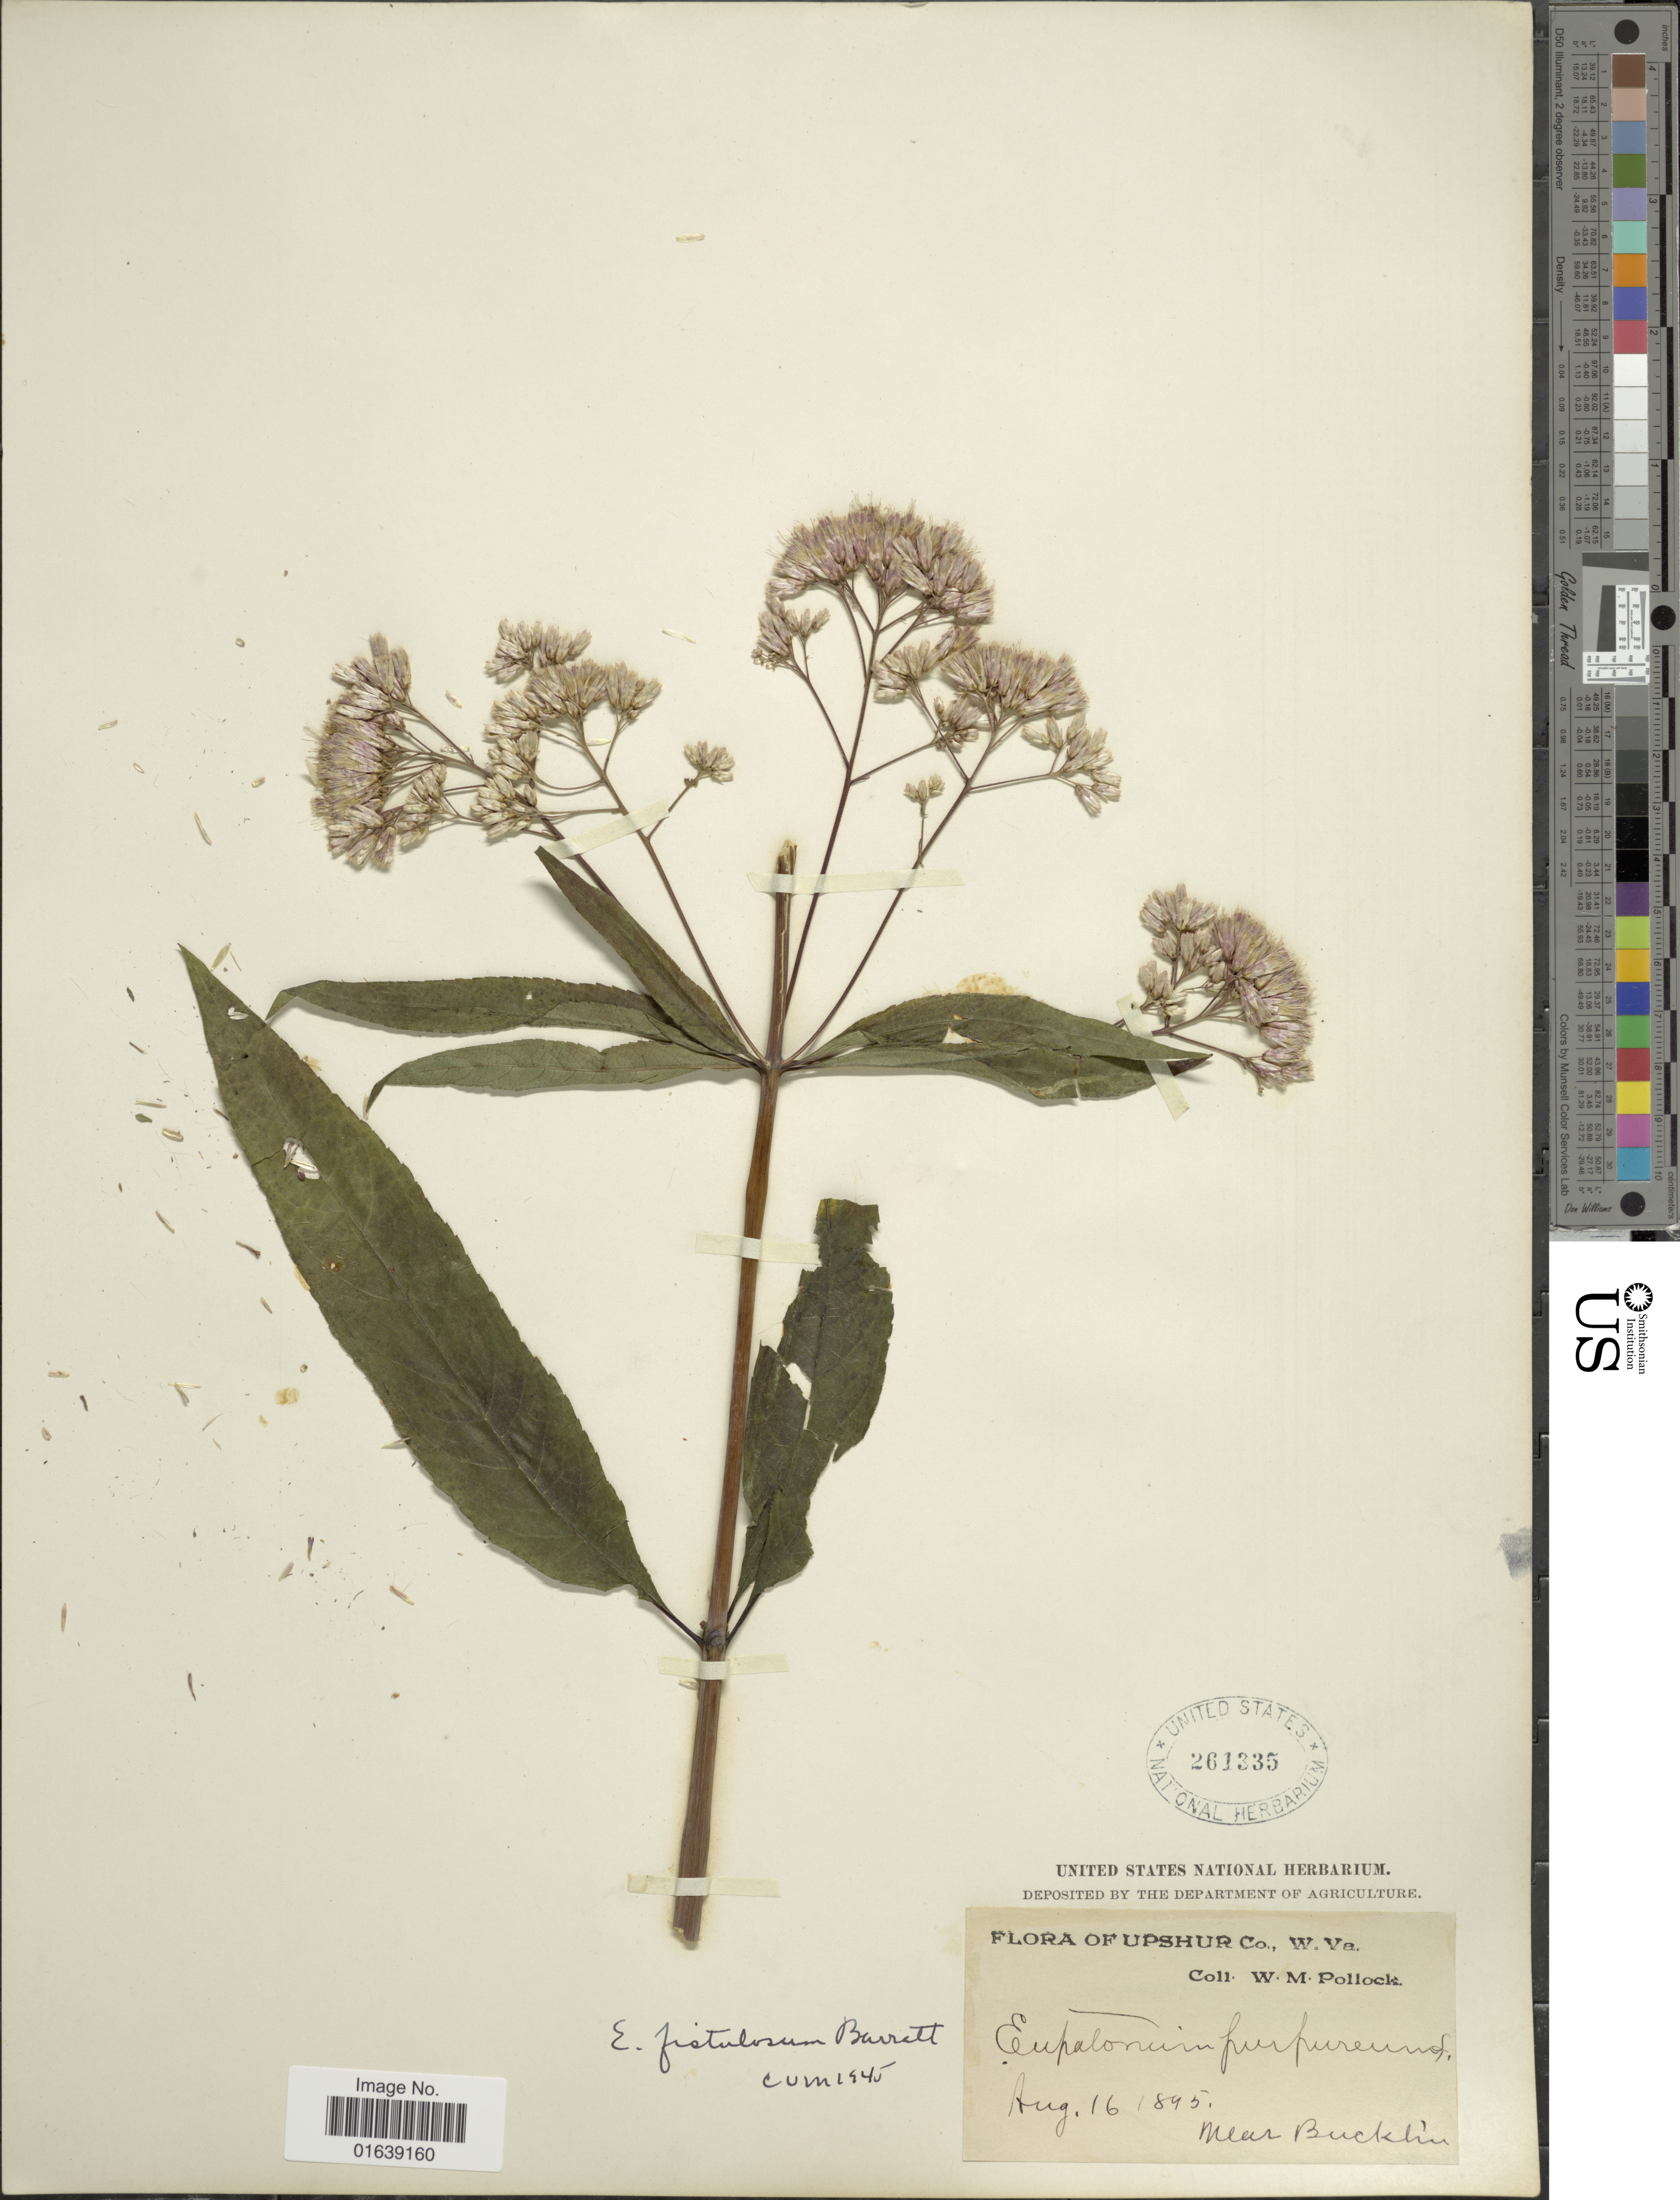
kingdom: Plantae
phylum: Tracheophyta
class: Magnoliopsida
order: Asterales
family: Asteraceae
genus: Eupatorium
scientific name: Eupatorium fistulosum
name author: Barratt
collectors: W. M. Pollock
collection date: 1895-08-16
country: United States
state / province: West Virginia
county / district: Upshur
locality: W. Va. Near Bucklin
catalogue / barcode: US 261335